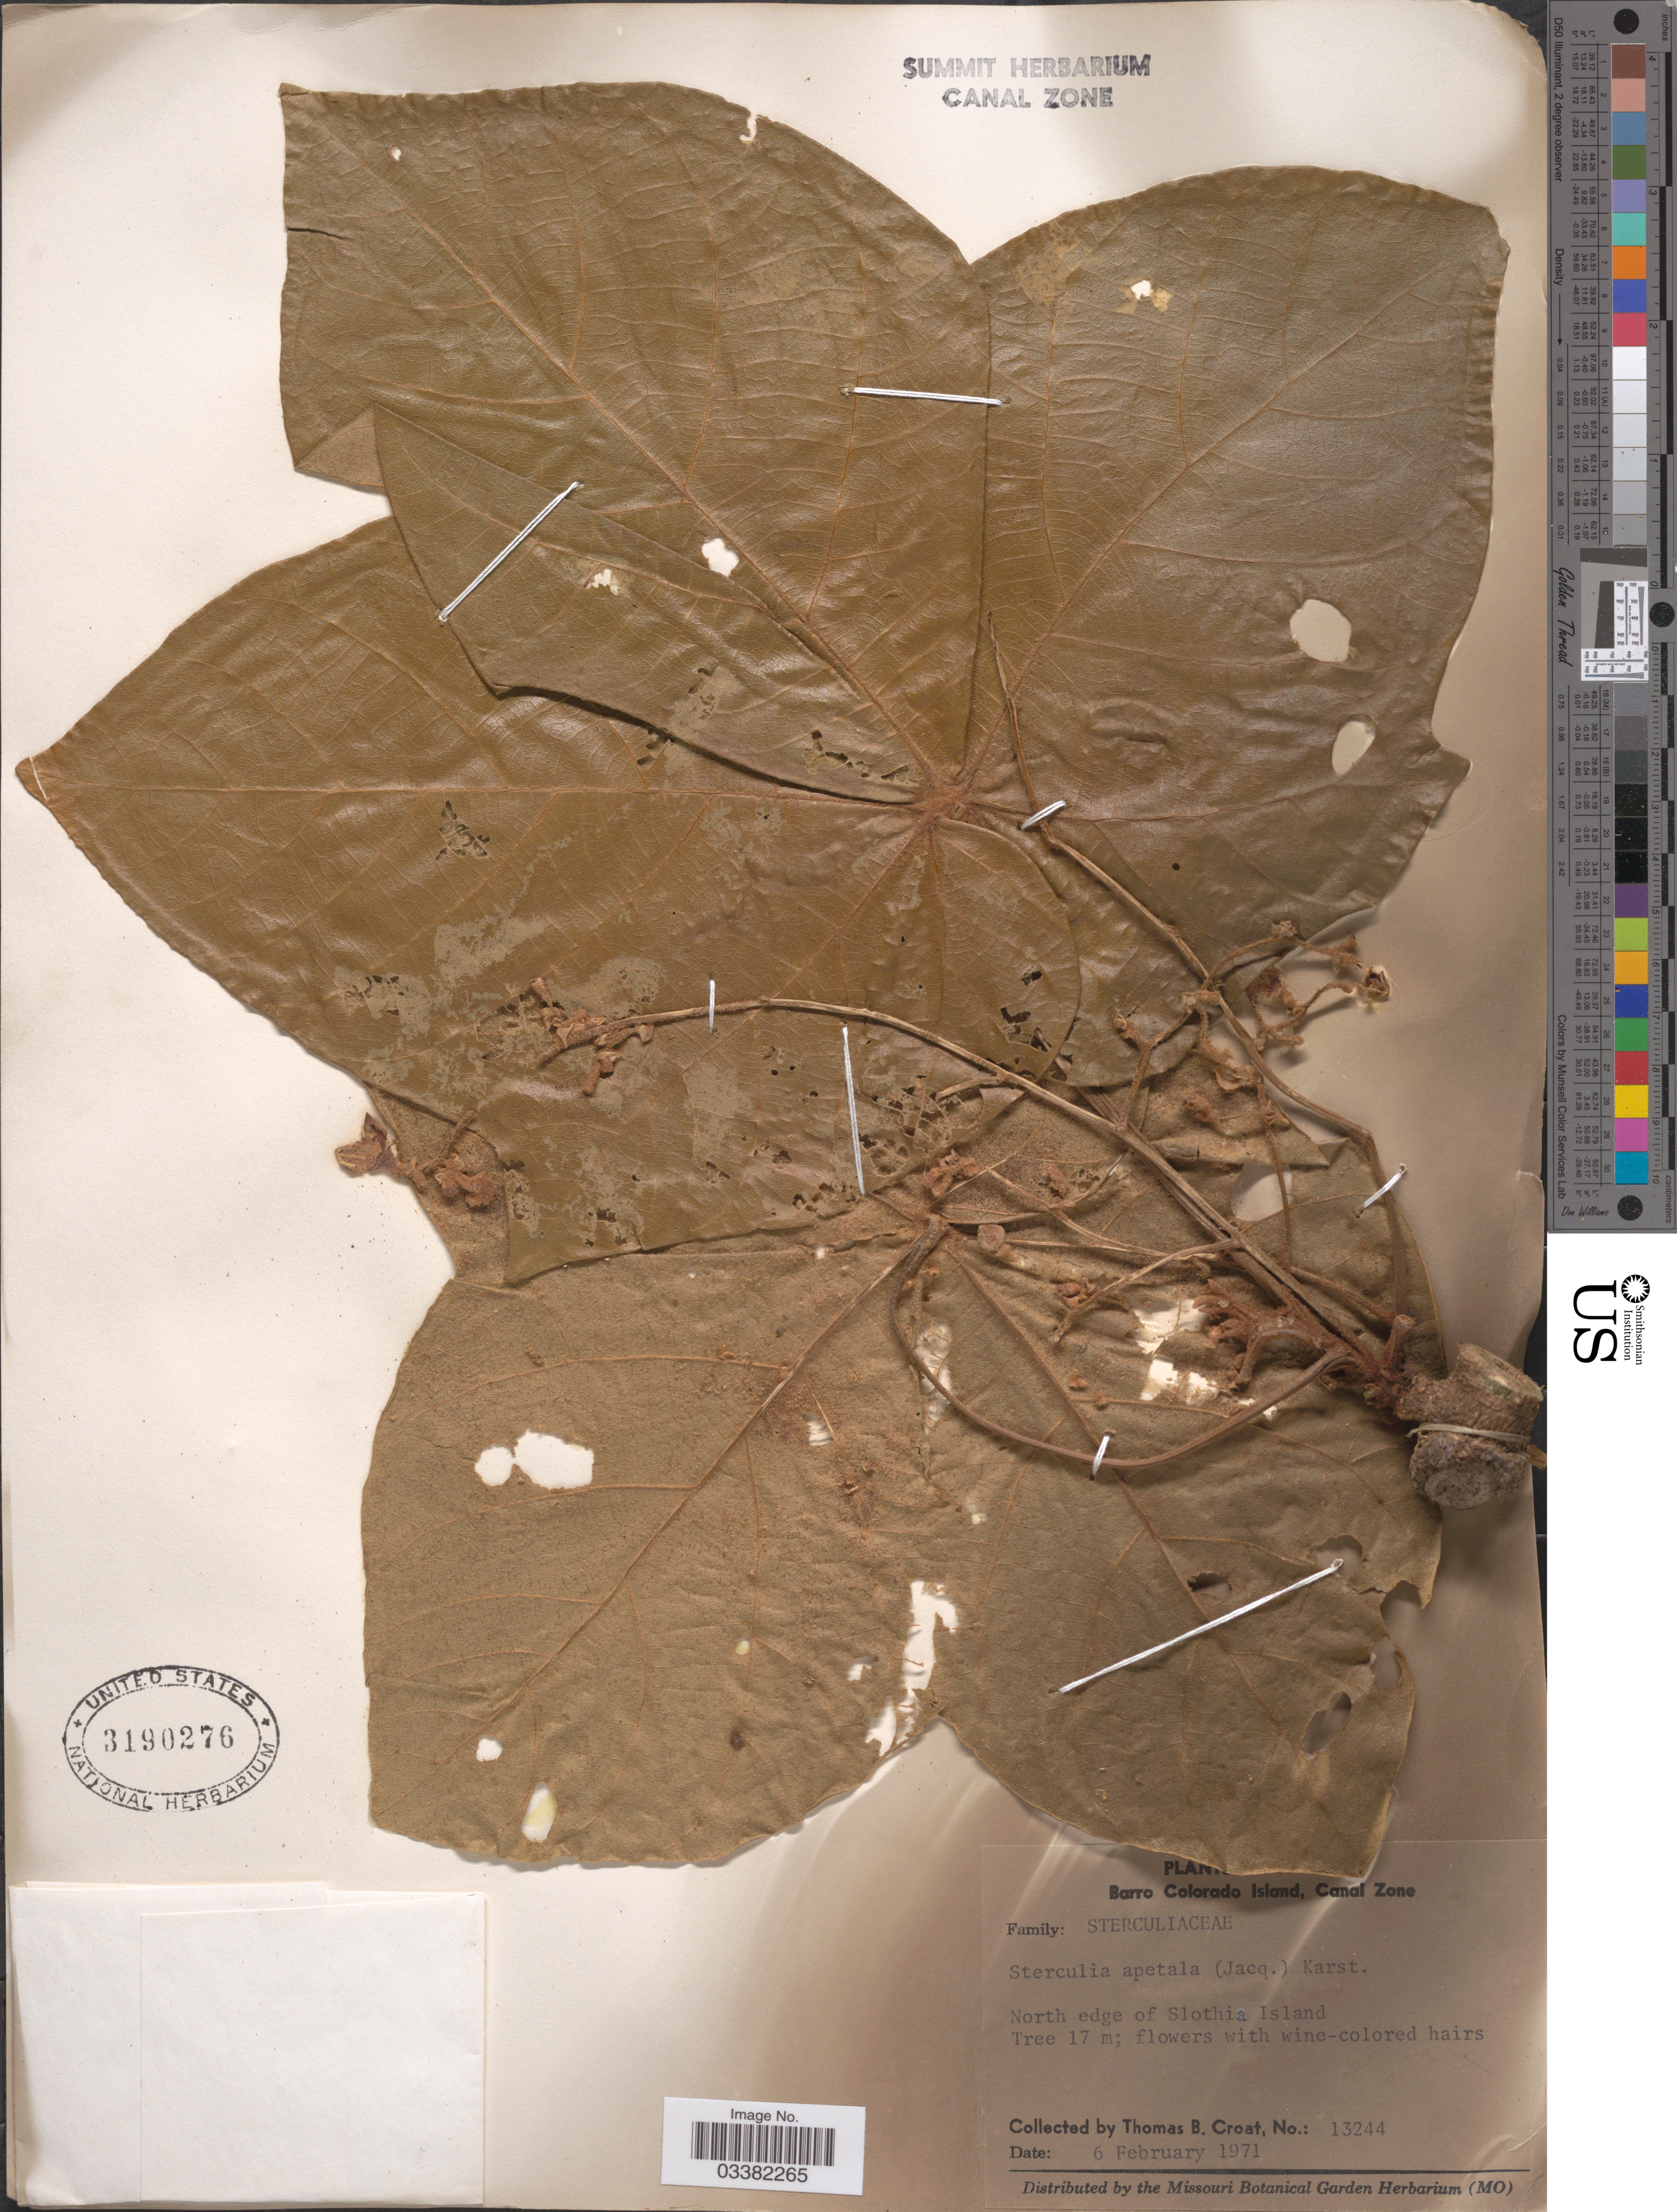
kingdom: Plantae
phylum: Tracheophyta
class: Magnoliopsida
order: Malvales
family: Malvaceae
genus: Sterculia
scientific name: Sterculia apetala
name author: (Jacq.) H. Karst.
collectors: T. B. Croat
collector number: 13244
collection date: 1971-02-06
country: Panama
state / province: Panamá Oeste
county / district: Canal Zone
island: Barro Colorado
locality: Barro Colorado Island, Canal Zone. North edge of Slothia Island.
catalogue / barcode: US 3190276